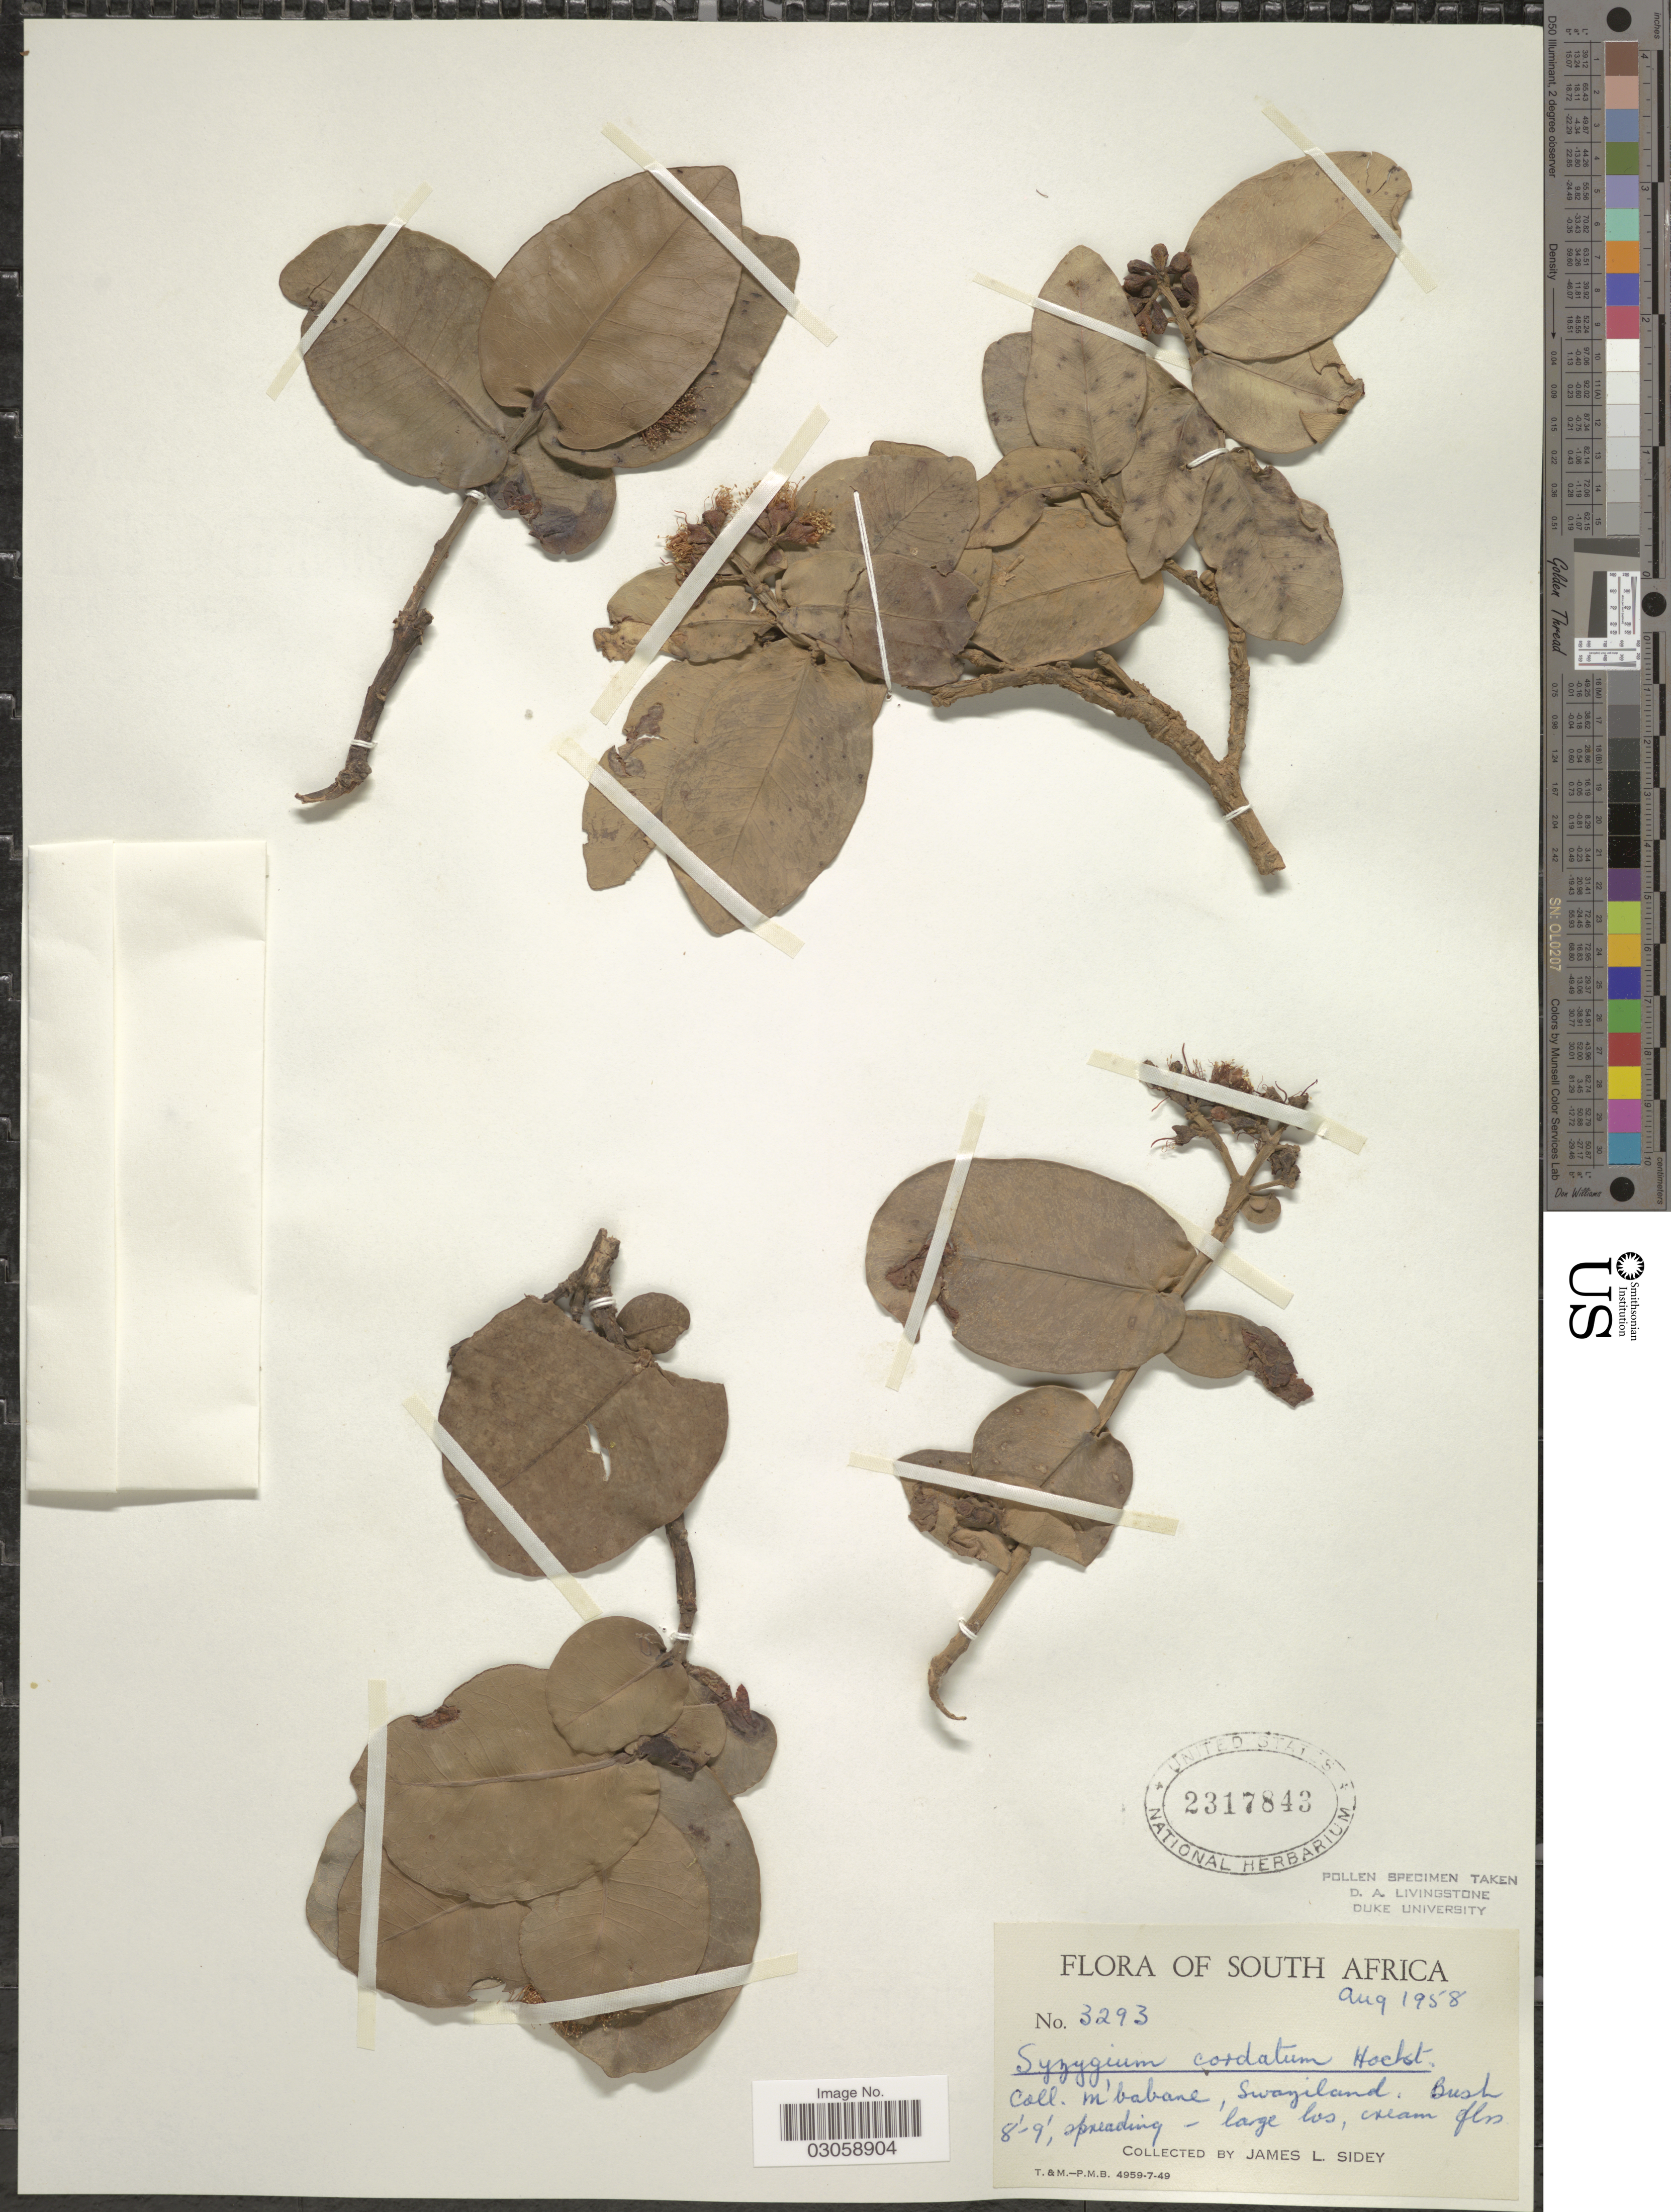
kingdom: Plantae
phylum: Tracheophyta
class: Magnoliopsida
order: Myrtales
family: Myrtaceae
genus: Syzygium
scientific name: Syzygium cordatum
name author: Hochst. ex Krauss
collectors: J. L. Sidey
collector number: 3293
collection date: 1958-08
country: Eswatini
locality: South Africa, M'babane.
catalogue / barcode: US 2317843